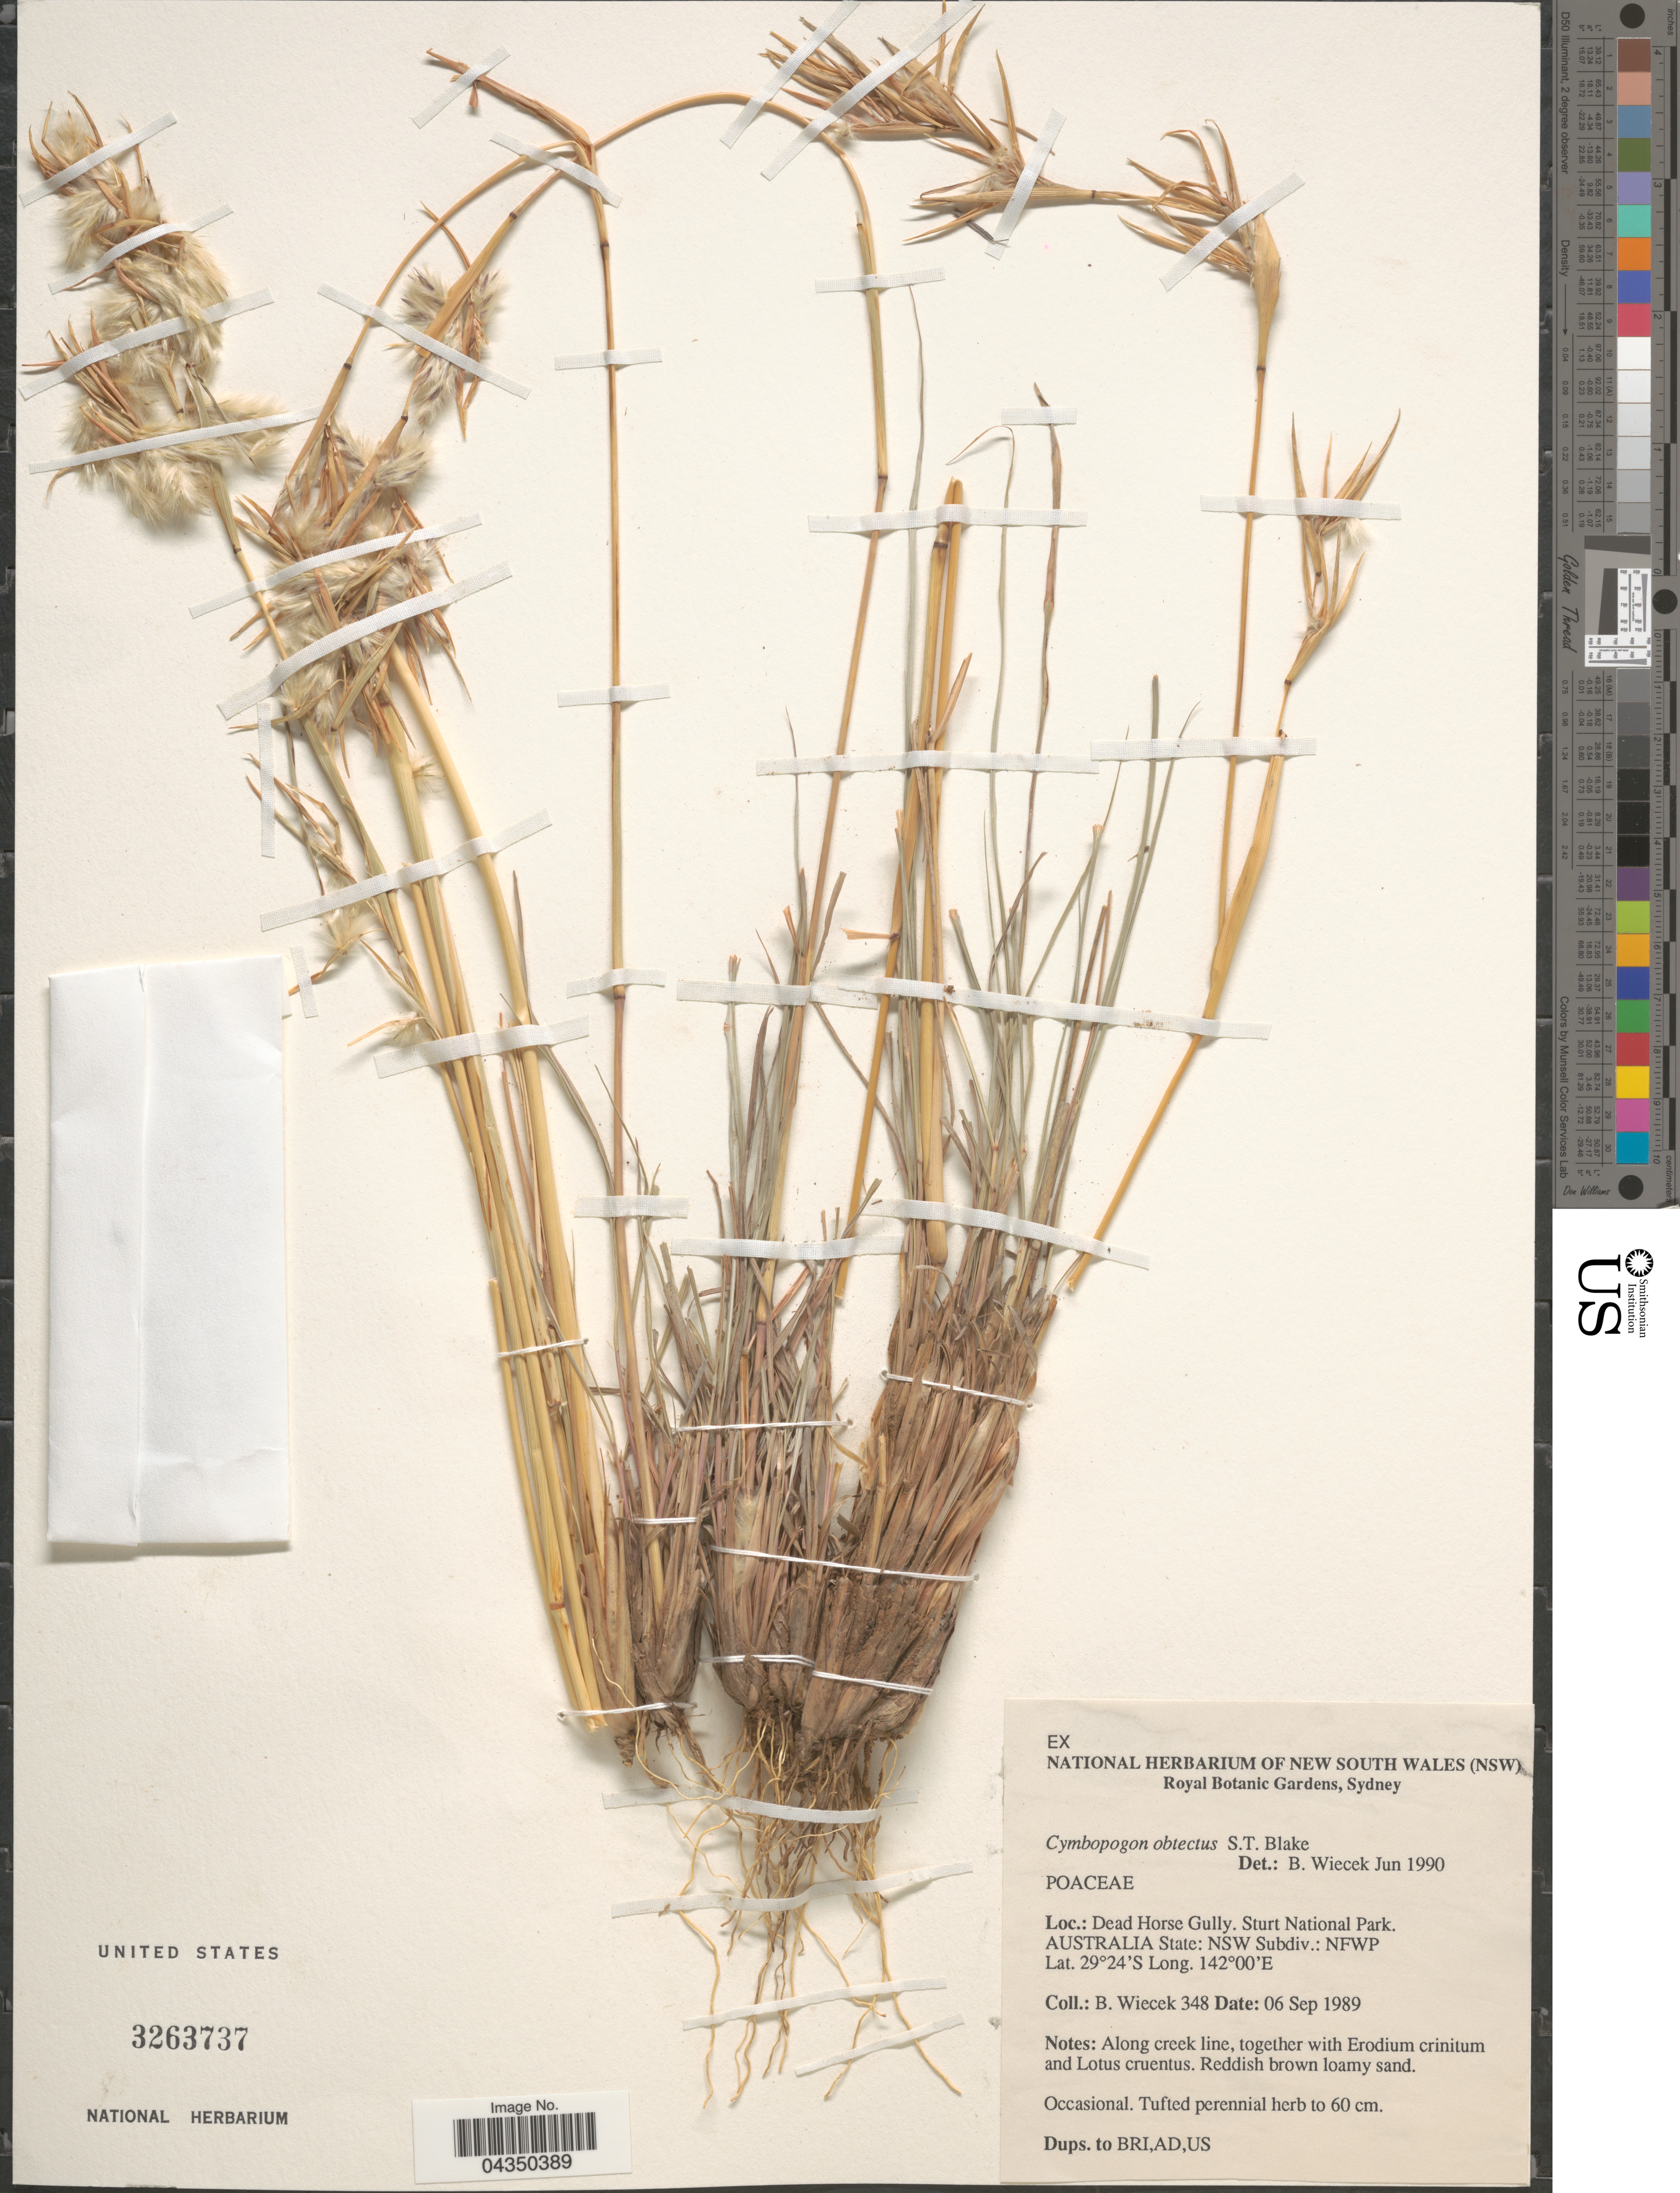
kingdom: Plantae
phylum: Tracheophyta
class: Liliopsida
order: Poales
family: Poaceae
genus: Cymbopogon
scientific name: Cymbopogon obtectus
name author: S.T. Blake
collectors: B. Wiecek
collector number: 348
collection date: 1989-09-06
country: Australia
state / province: New South Wales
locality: Dead Horse Gully. Sturt National Park. NSW Subdiv.: NFWP. Along creek line.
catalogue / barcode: US 3263737